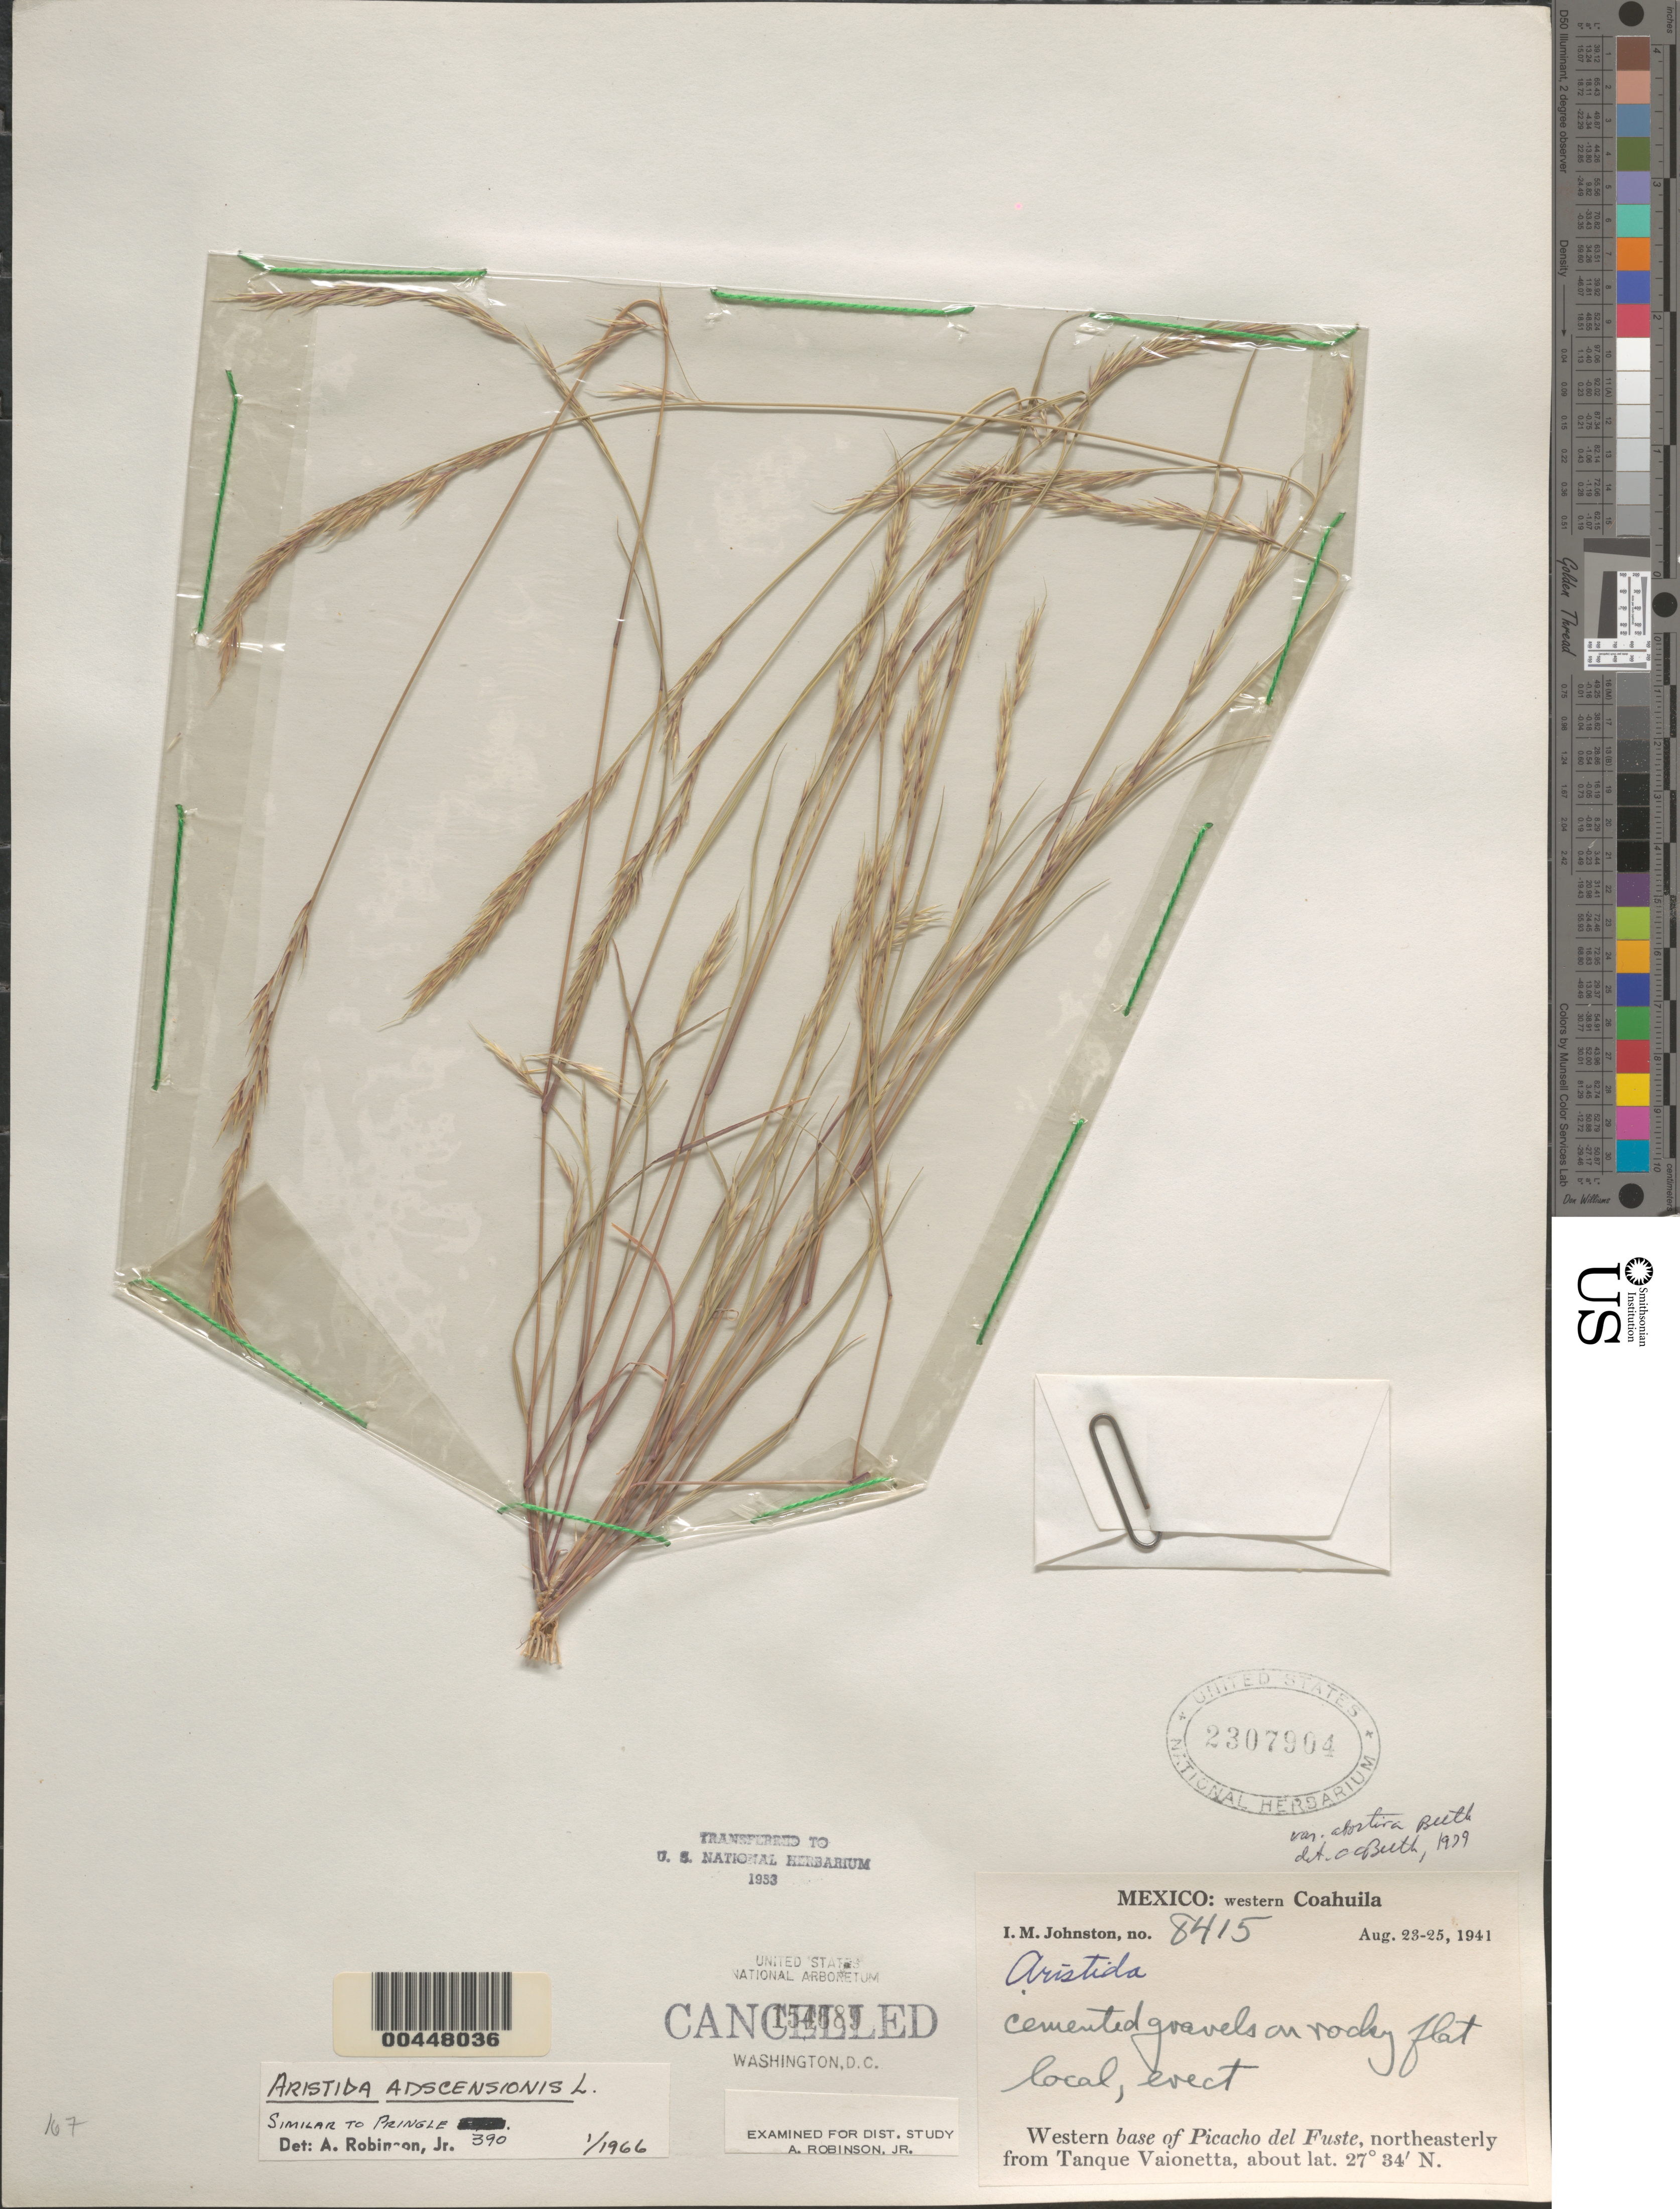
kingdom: Plantae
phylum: Tracheophyta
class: Liliopsida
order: Poales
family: Poaceae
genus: Aristida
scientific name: Aristida adscensionis var. abortiva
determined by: Beetle, O. A.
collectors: I.M. Johnston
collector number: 8415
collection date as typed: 23 Aug 1941 to 25 Aug 1941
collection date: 1941-08-23/1941-08-25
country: Mexico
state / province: Coahuila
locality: Western Coahuila, Western base of Picacho del Fuste, NE from Tanque Vaionetta (lat/long recorded as: lat=27:34:0:N long=:::W)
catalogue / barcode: US 2307904